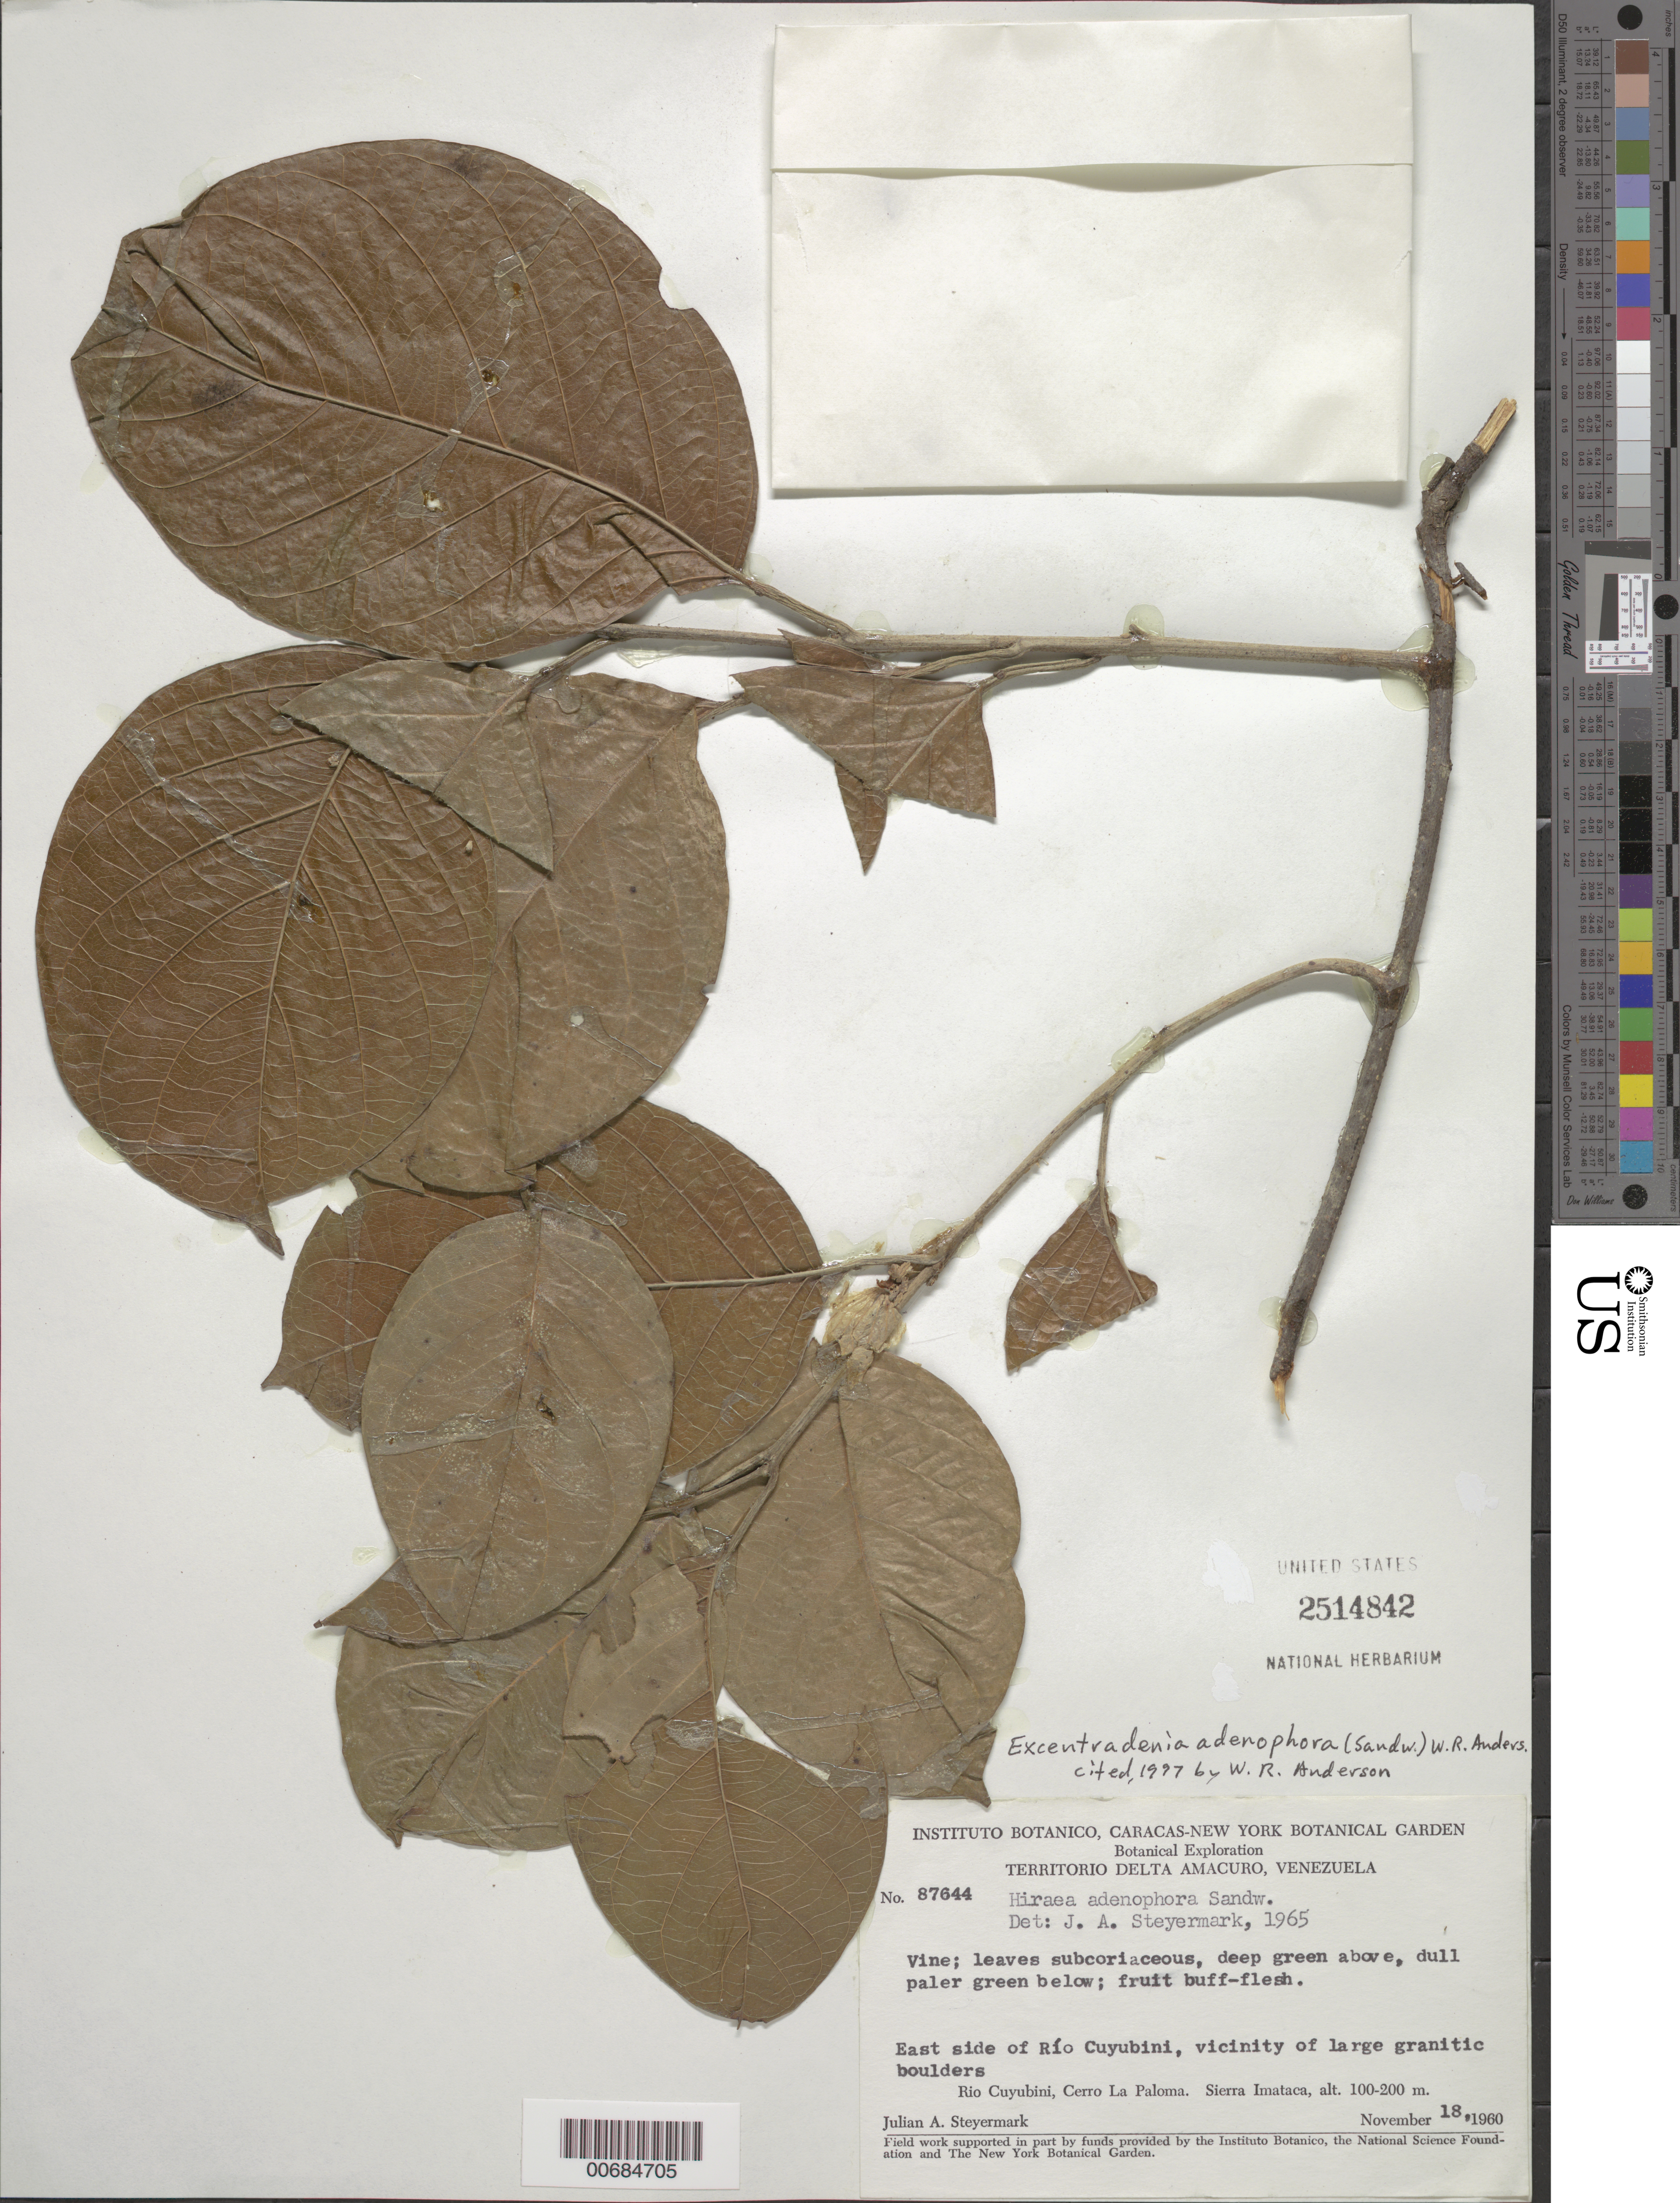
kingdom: Plantae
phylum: Tracheophyta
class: Magnoliopsida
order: Malpighiales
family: Malpighiaceae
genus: Excentradenia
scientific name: Excentradenia adenophora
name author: (Sandwith) W.R. Anderson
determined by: Steyermark, Julian A., (VEN)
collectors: J. Steyermark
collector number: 87644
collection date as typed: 18-Nov-60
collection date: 1960-11-18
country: Venezuela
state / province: Delta Amacuro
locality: Río Cuyubini, E side; Cerro La Paloma, Sierra Imataca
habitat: Large granitic boulders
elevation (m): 100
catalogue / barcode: US 2514842